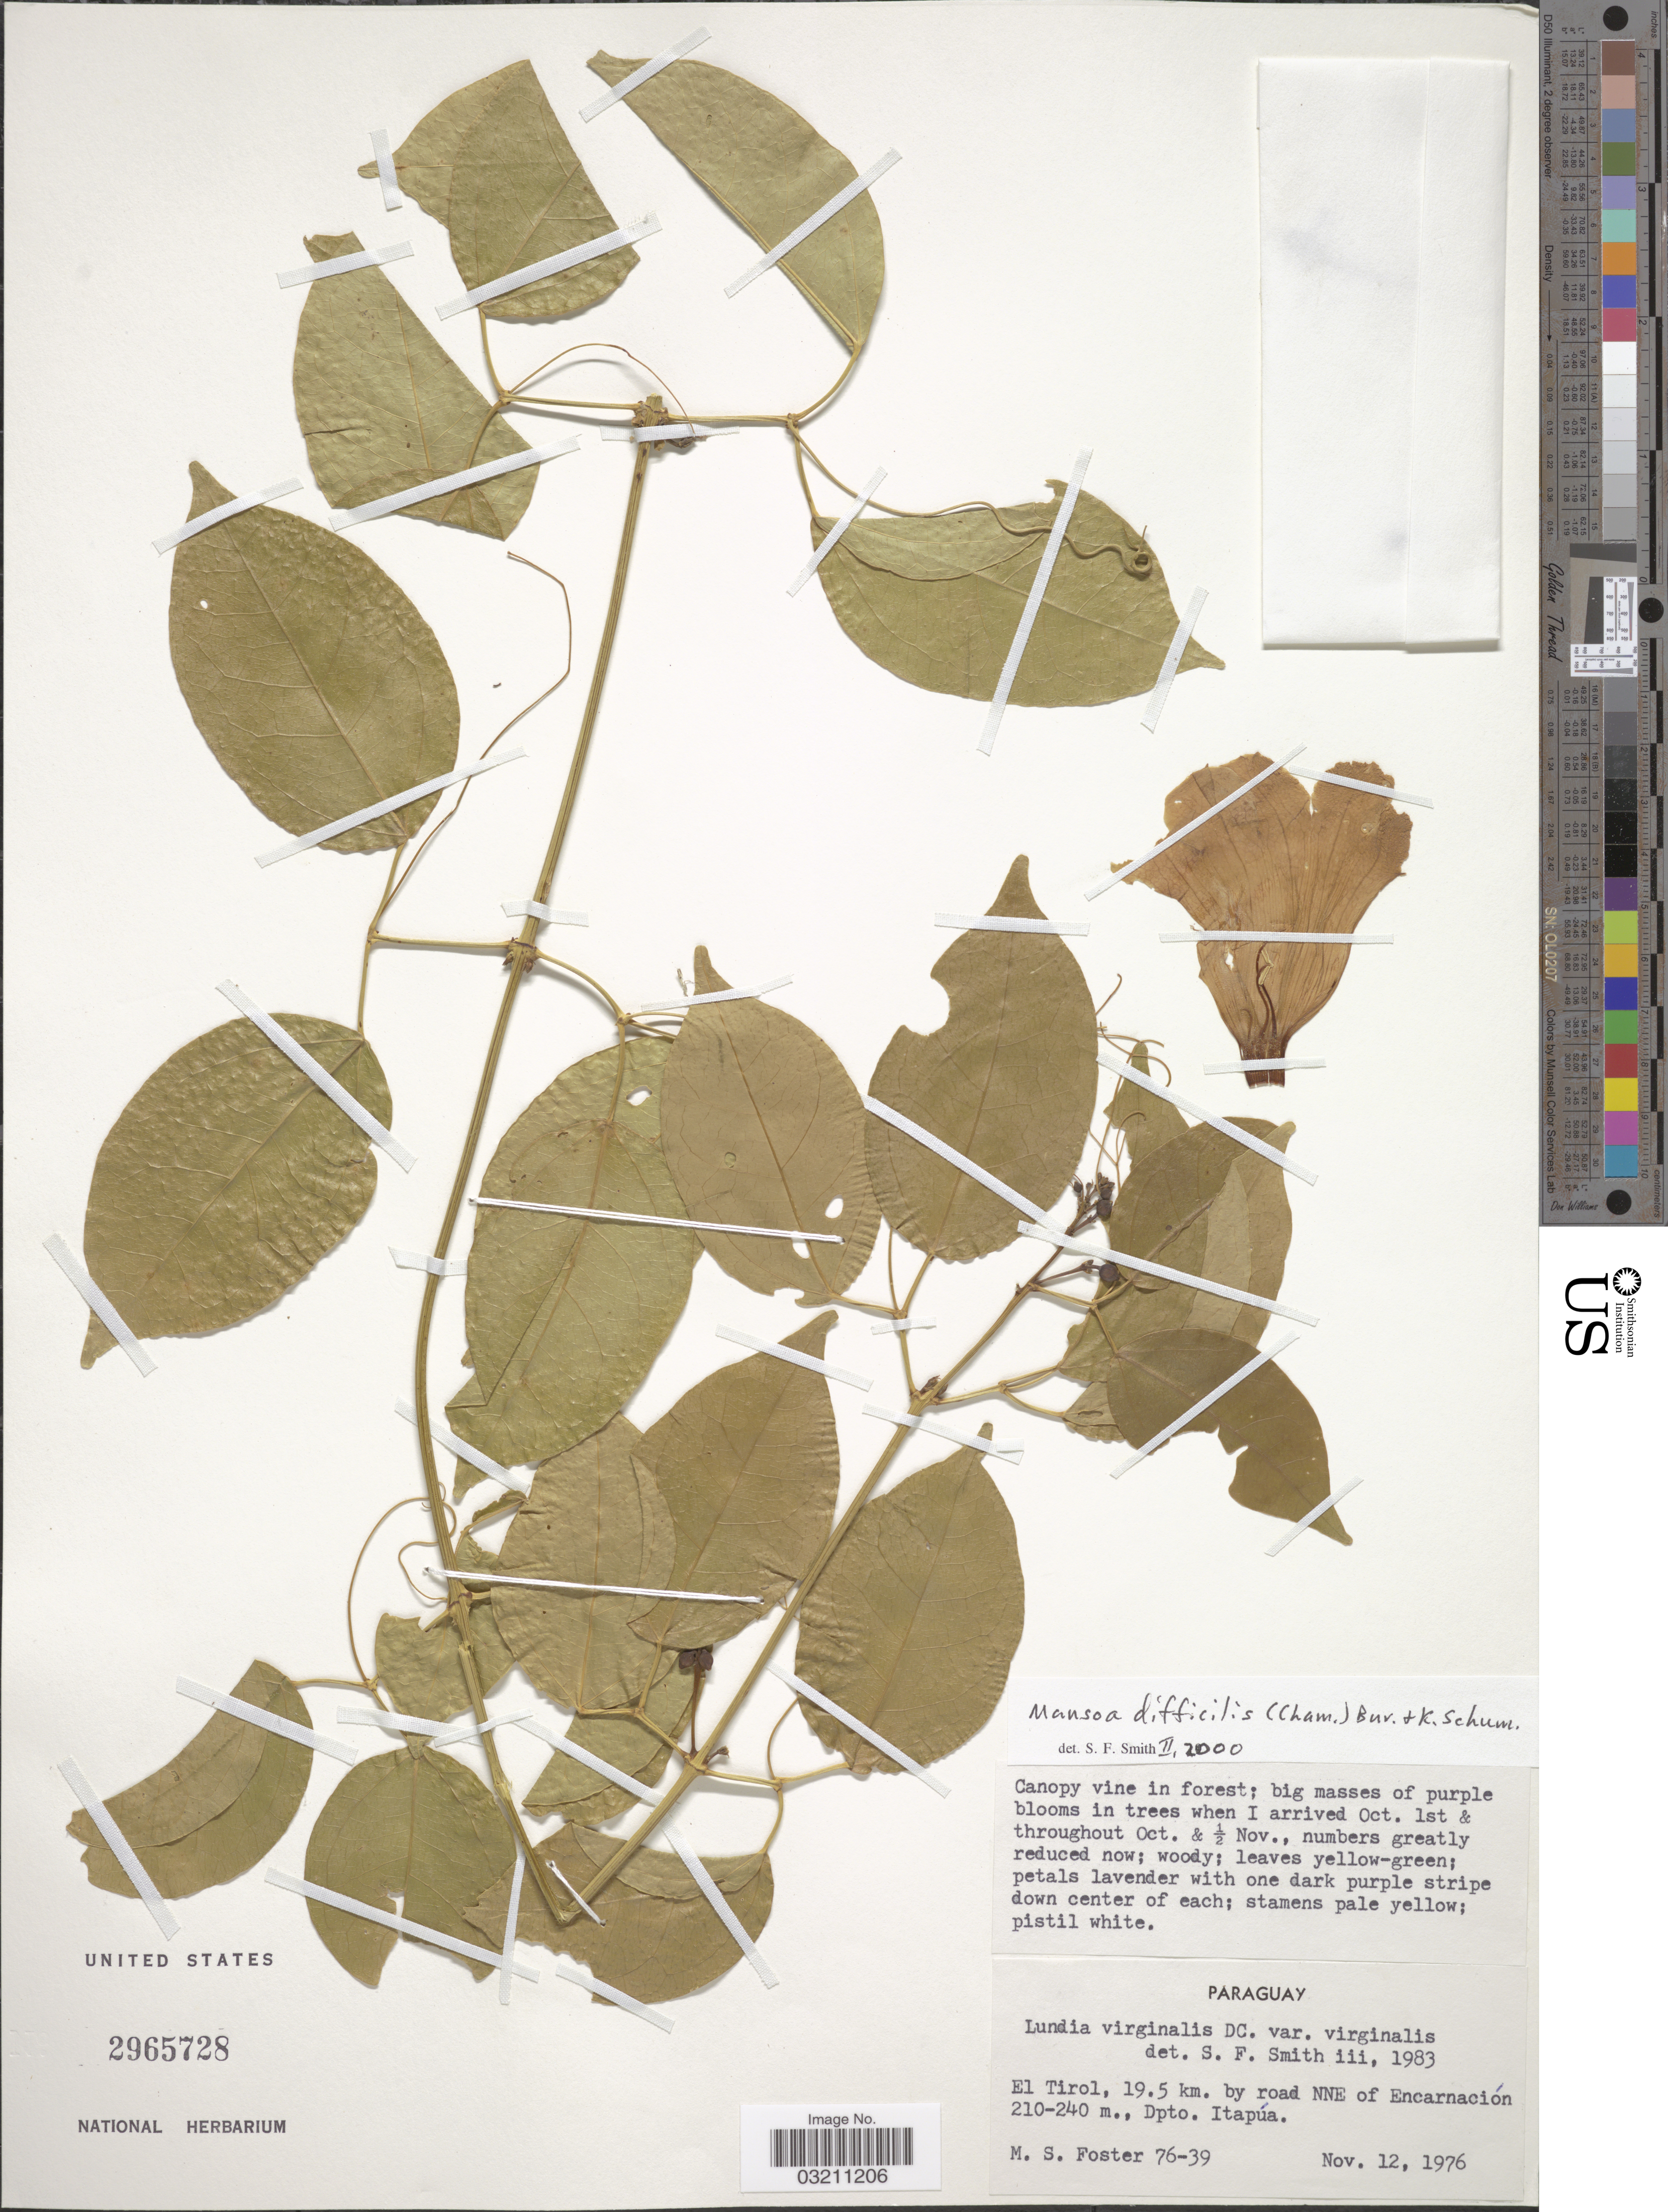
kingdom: Plantae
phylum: Tracheophyta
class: Magnoliopsida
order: Lamiales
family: Bignoniaceae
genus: Mansoa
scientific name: Mansoa difficilis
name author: (Cham.) Bureau & K. Schum.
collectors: M. Foster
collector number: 76-39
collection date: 1976-11-12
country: Paraguay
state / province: Itapua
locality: El Triol, 19.5 km by road NNE of Encarnación. Dpto. Itapúa.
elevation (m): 210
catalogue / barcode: US 2965728